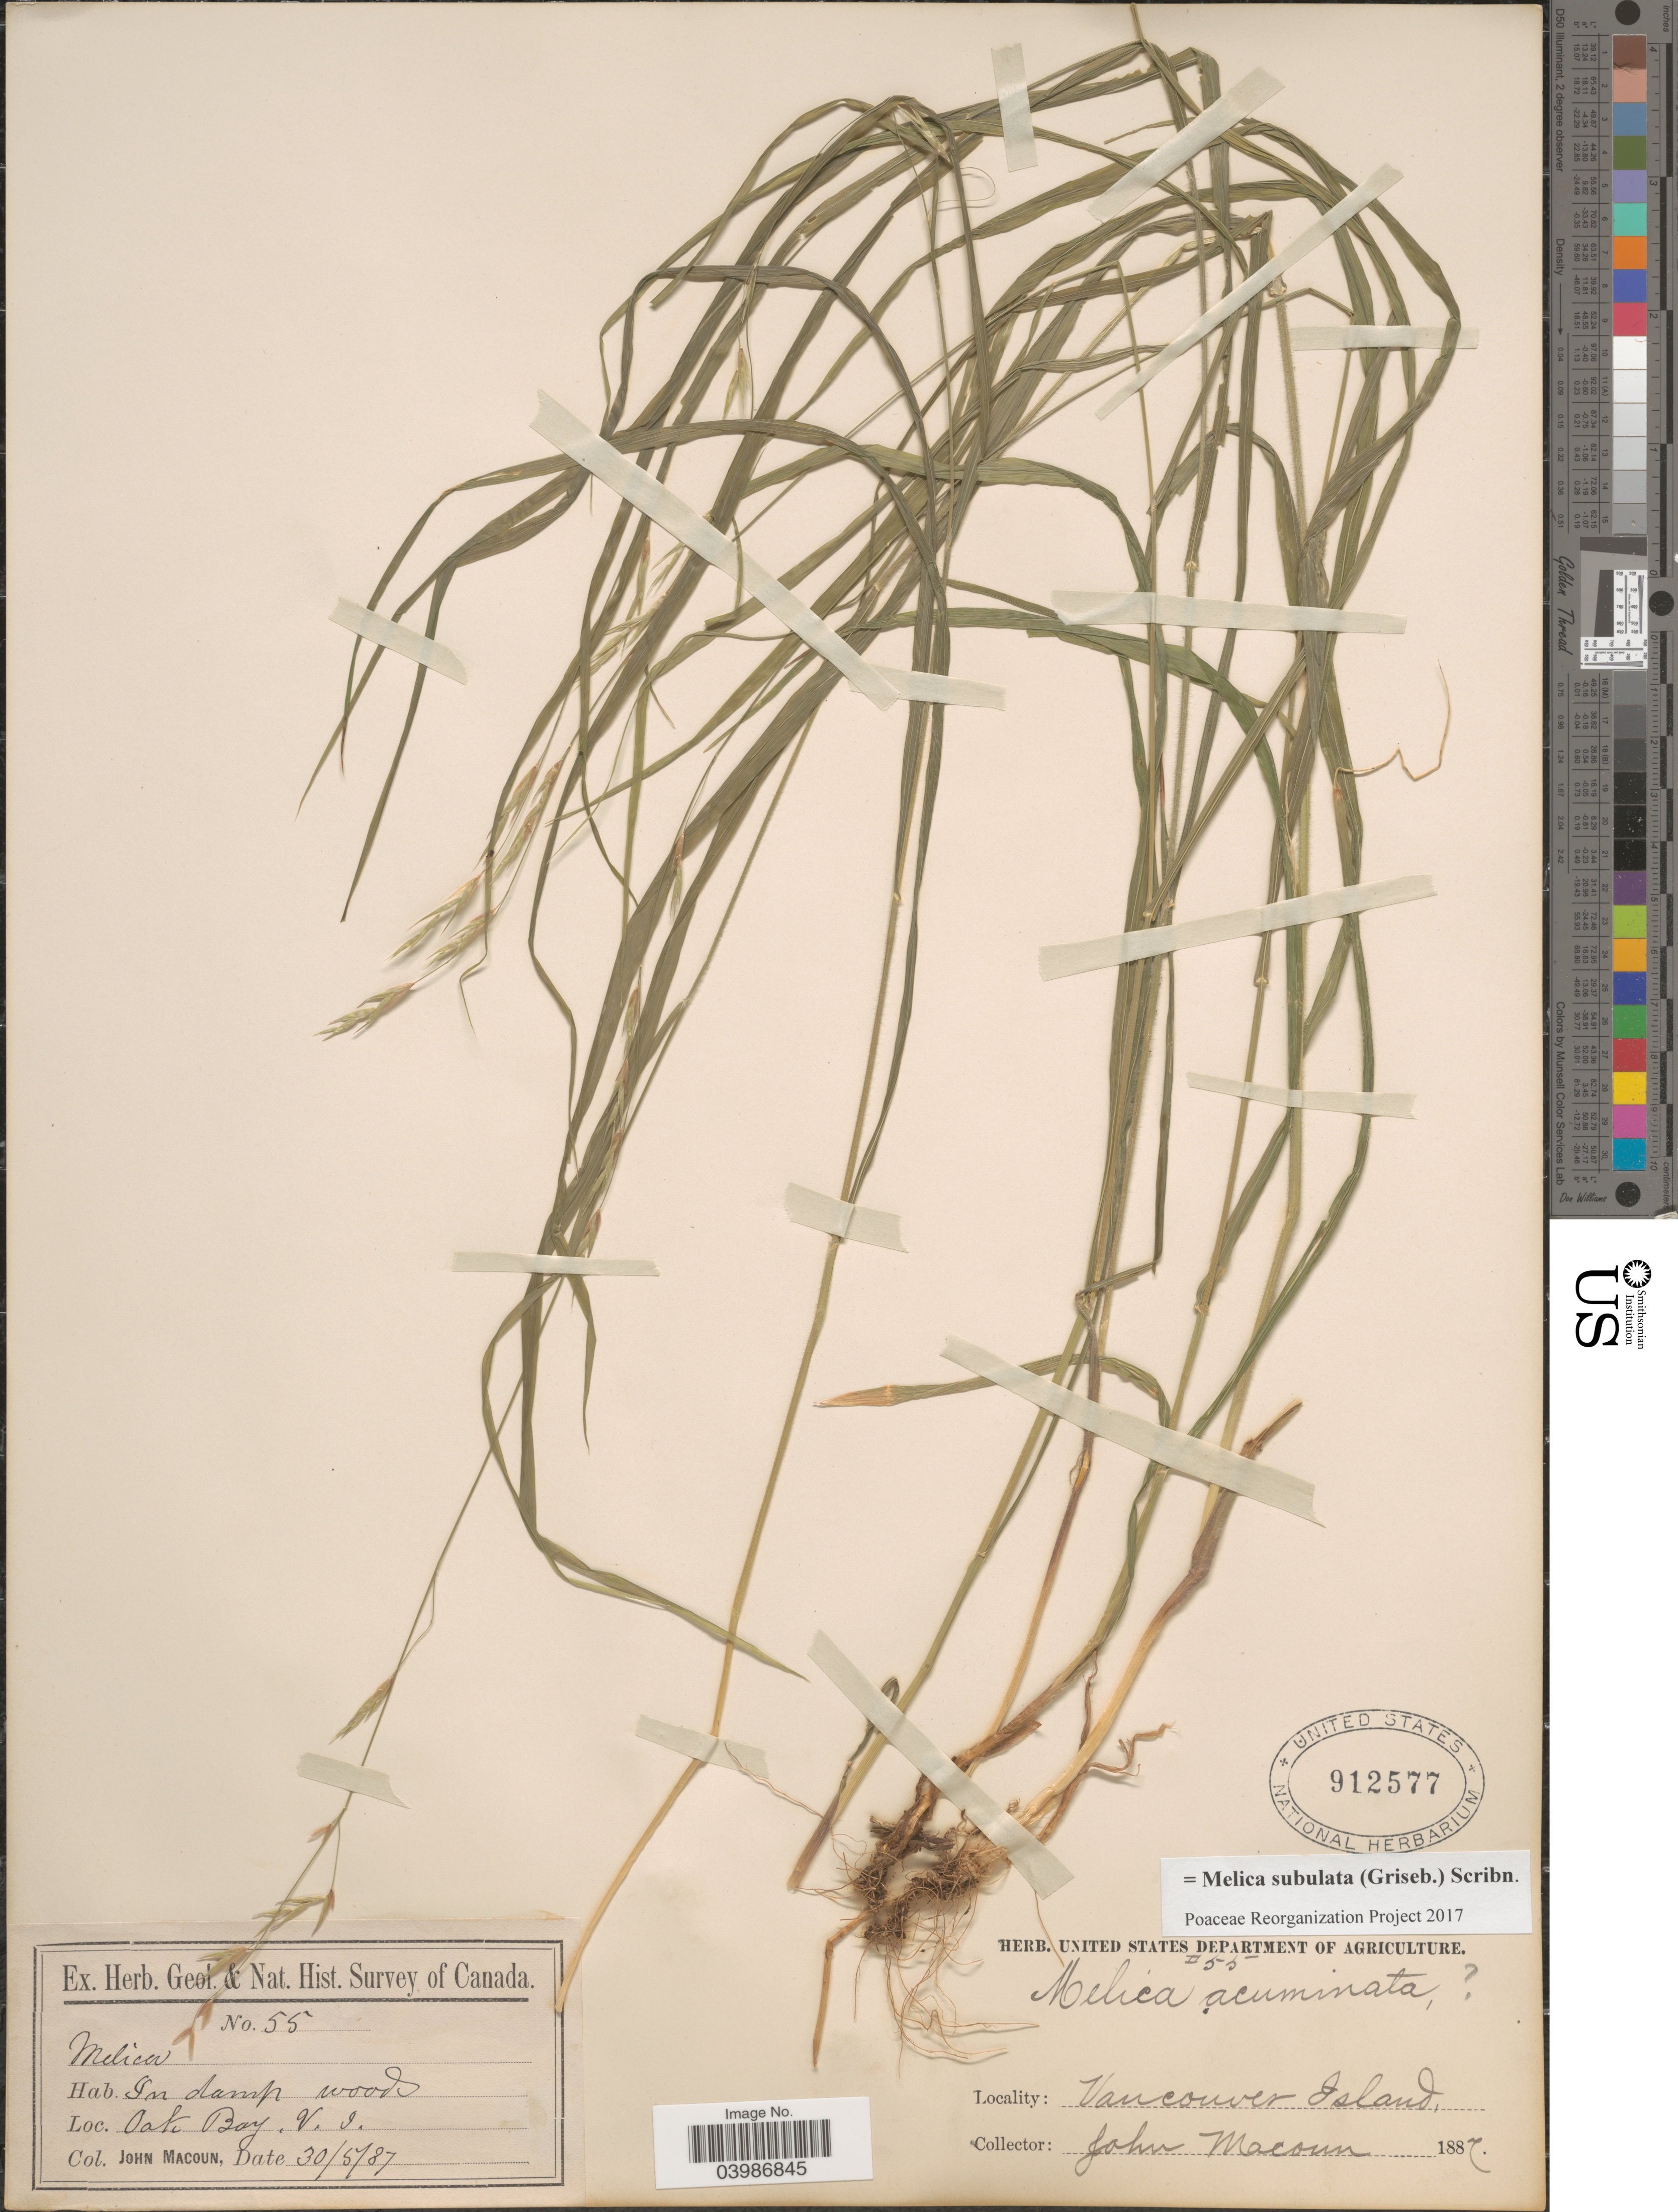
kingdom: Plantae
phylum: Tracheophyta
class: Liliopsida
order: Poales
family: Poaceae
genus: Melica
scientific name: Melica subulata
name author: (Griseb.) Scribn.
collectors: J. Macoun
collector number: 55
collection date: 1887-05-30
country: Canada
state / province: British Columbia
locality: Oak Bay, Vancouver Island.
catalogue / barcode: US 912577